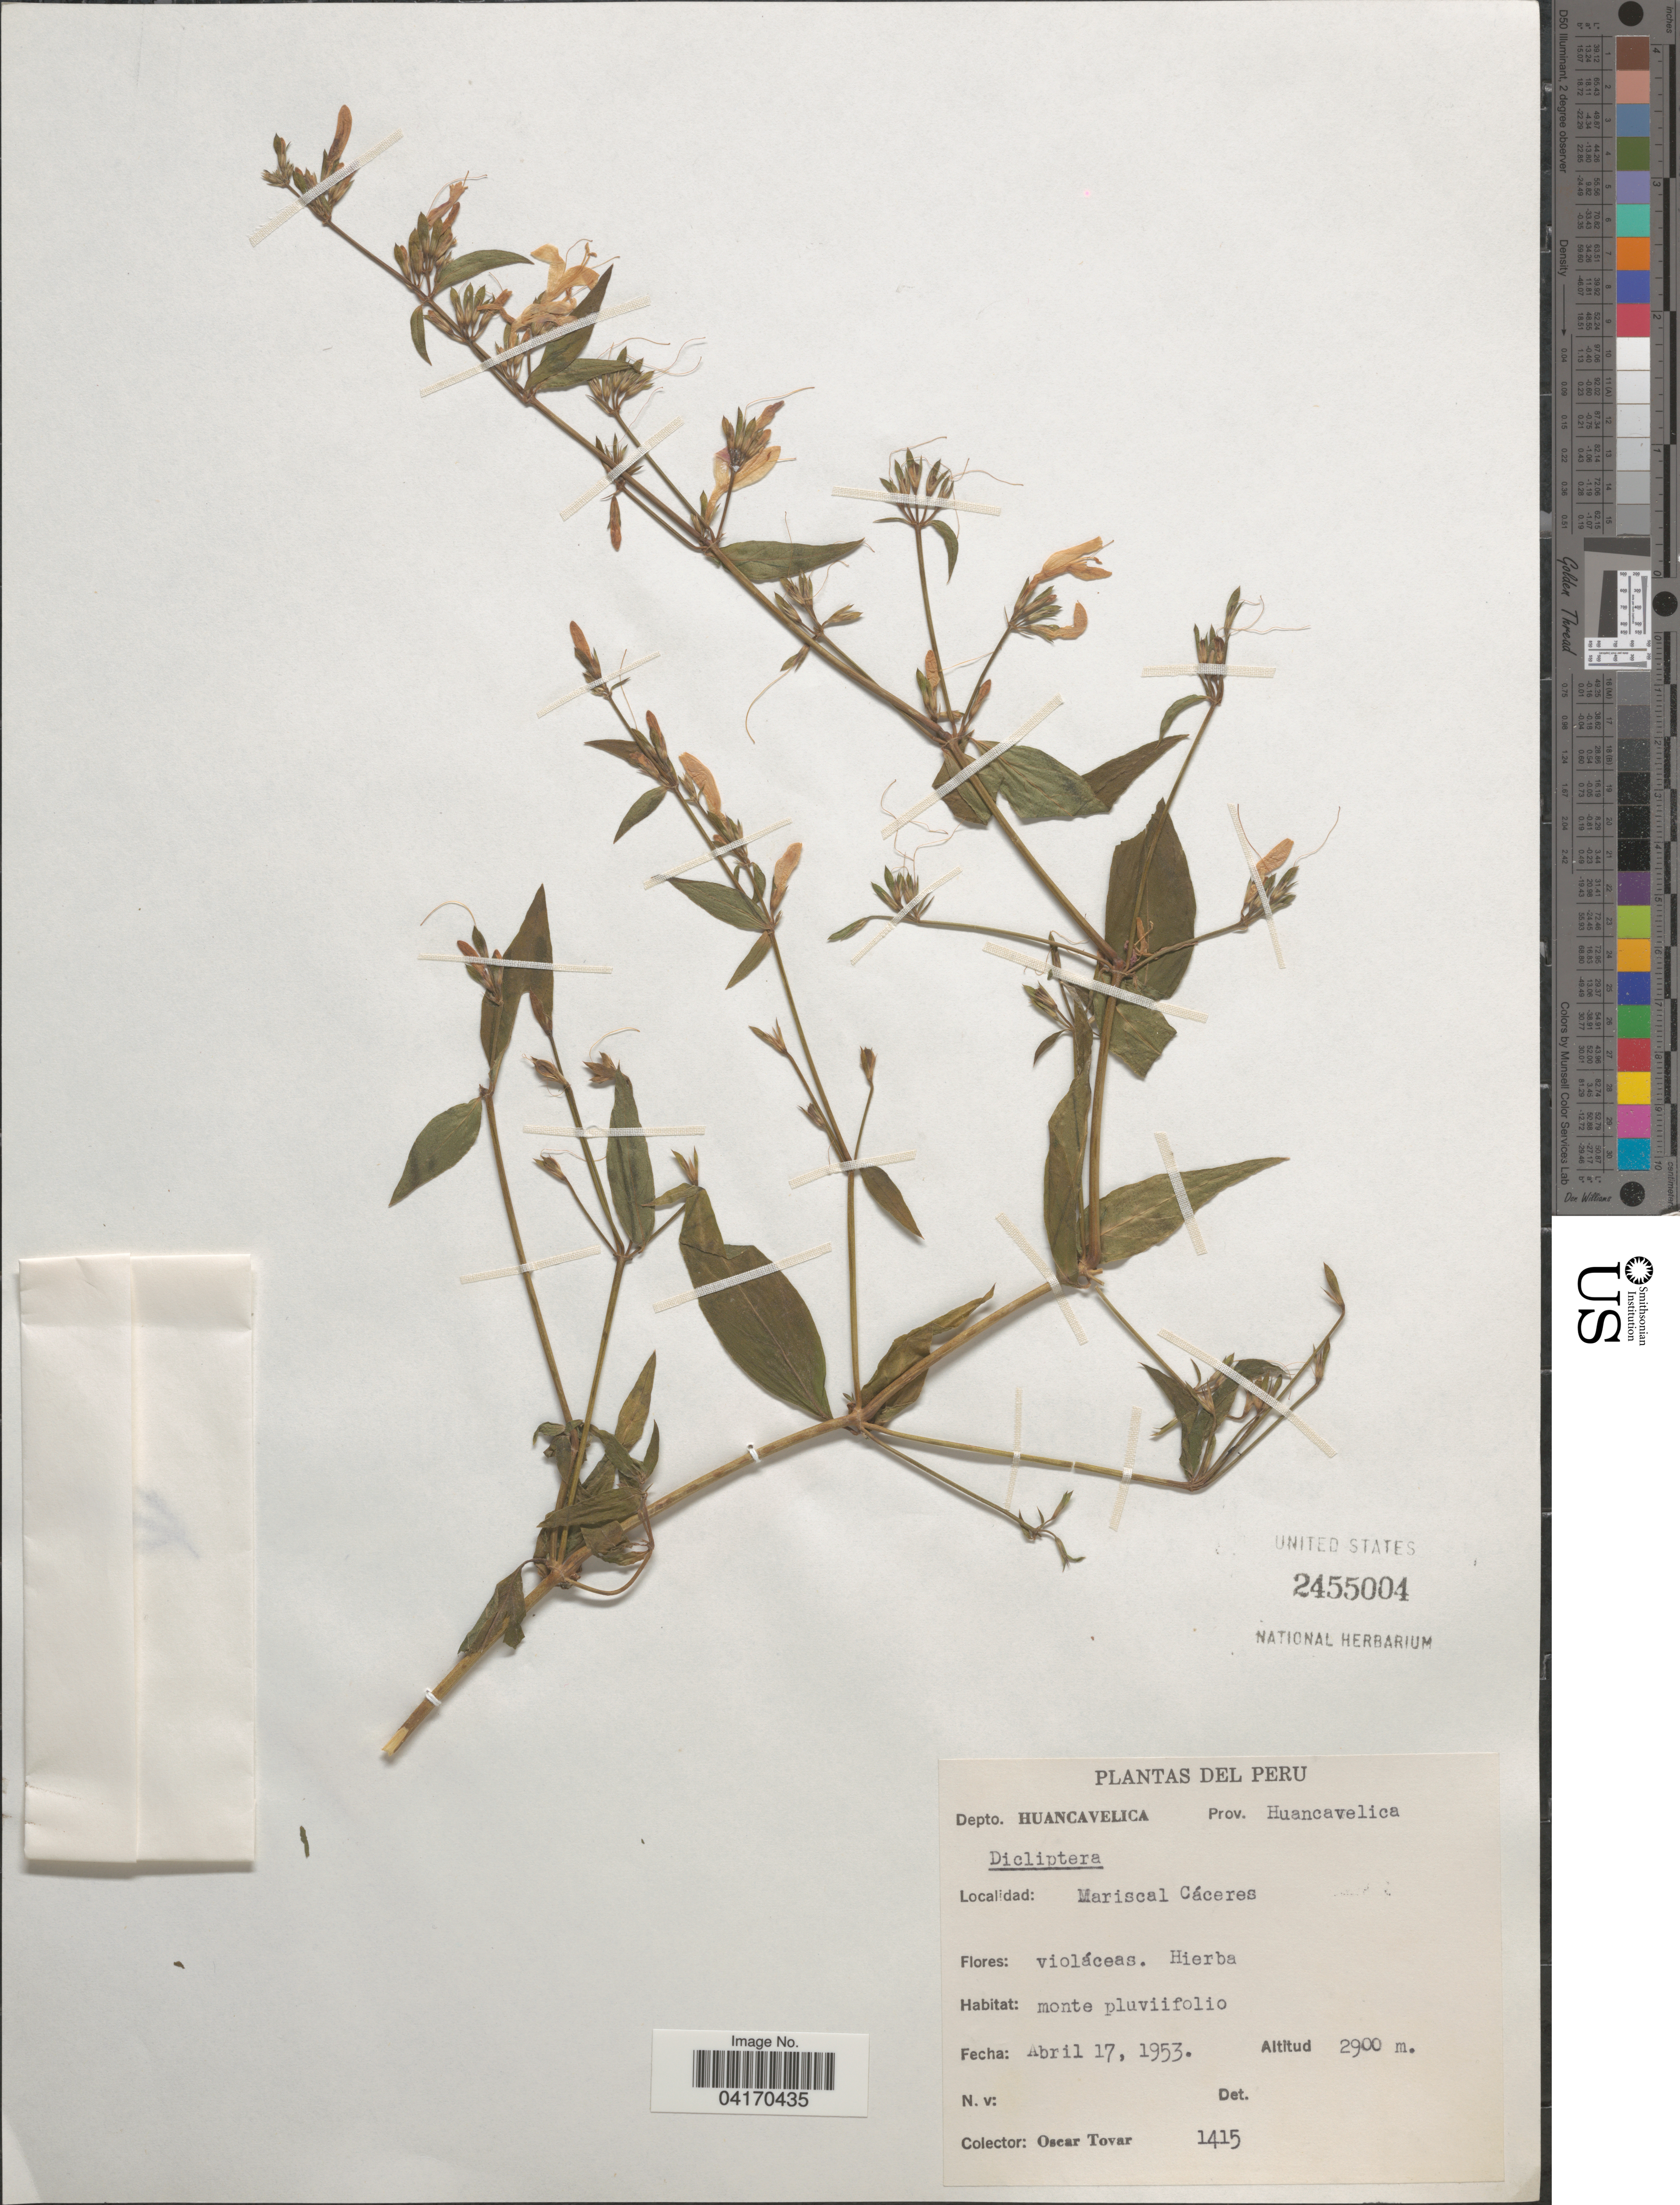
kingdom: Plantae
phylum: Tracheophyta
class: Magnoliopsida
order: Lamiales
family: Acanthaceae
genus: Dicliptera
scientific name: Dicliptera sp.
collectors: Ó. Tovar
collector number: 1415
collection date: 1953-04-17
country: Peru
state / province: Huancavelica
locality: Depto. Huancavelica. Mariscal Cáceres.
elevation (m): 2900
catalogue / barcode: US 2455004